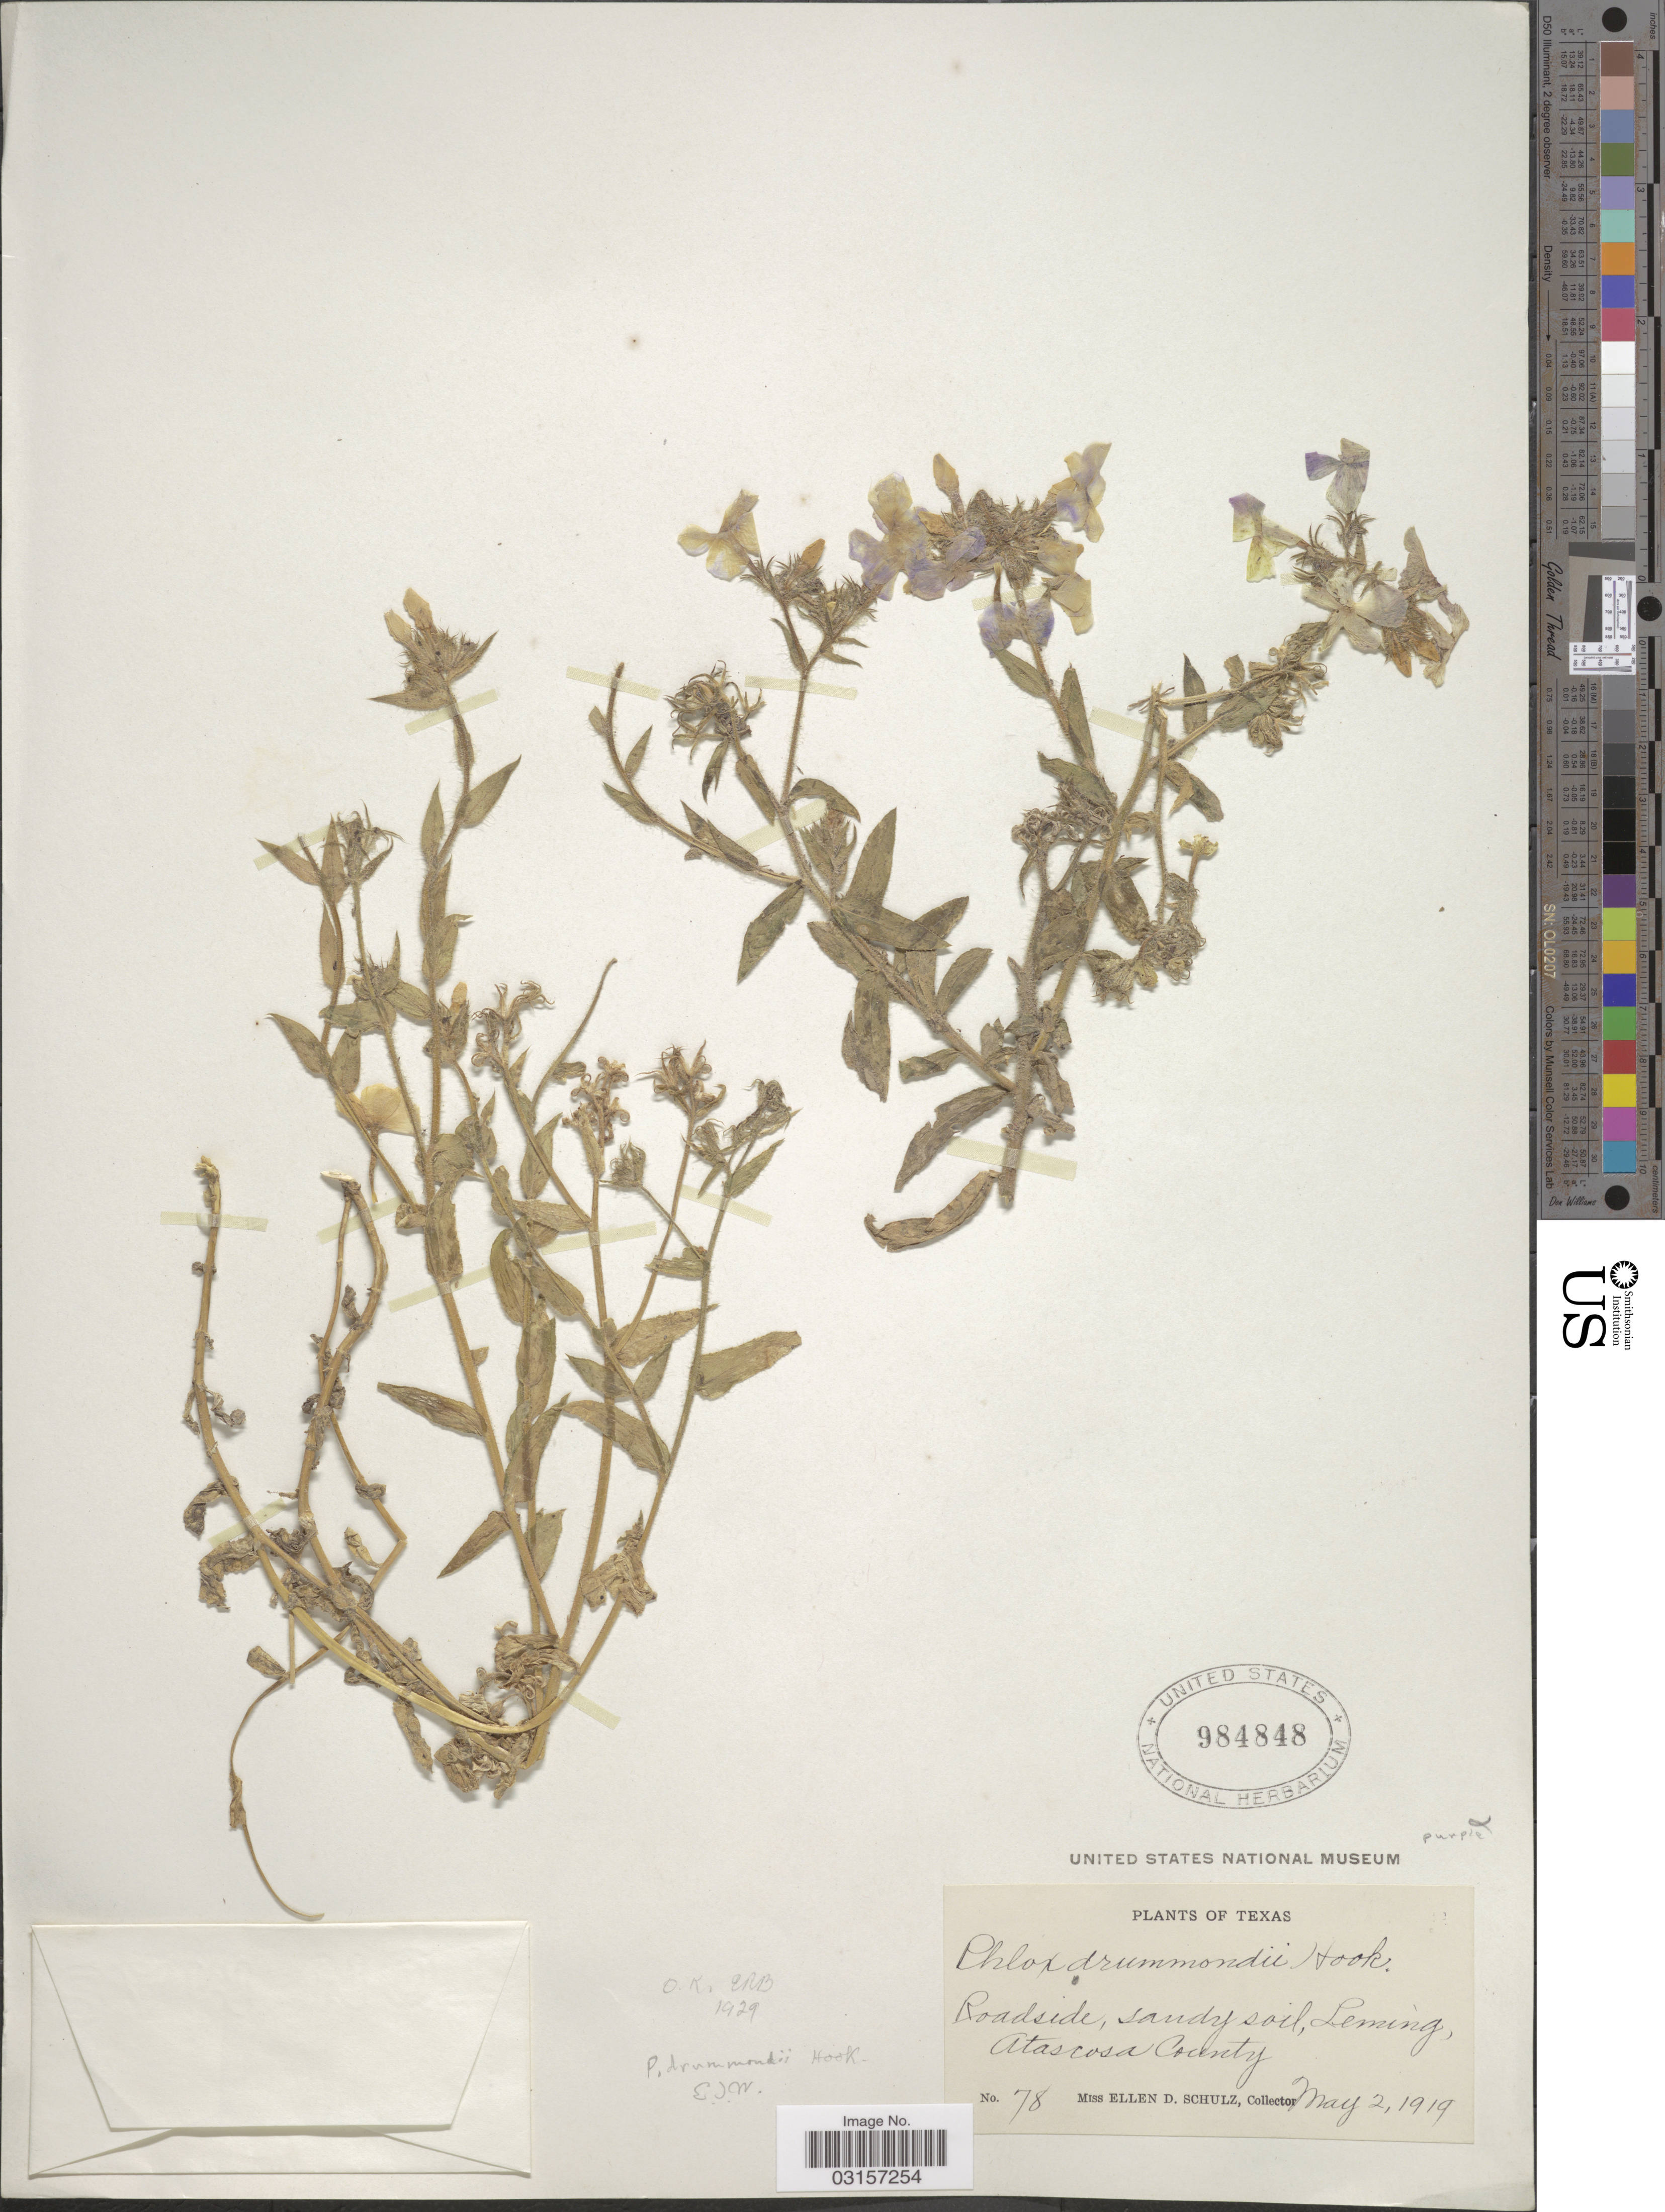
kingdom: Plantae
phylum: Tracheophyta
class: Magnoliopsida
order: Ericales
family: Polemoniaceae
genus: Phlox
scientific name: Phlox drummondii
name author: Hook.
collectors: E. D. Schulz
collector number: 78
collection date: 1919-05-02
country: United States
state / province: Texas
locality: Roadside, sandy soil, Leming, Atascosa County.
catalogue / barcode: US 984848